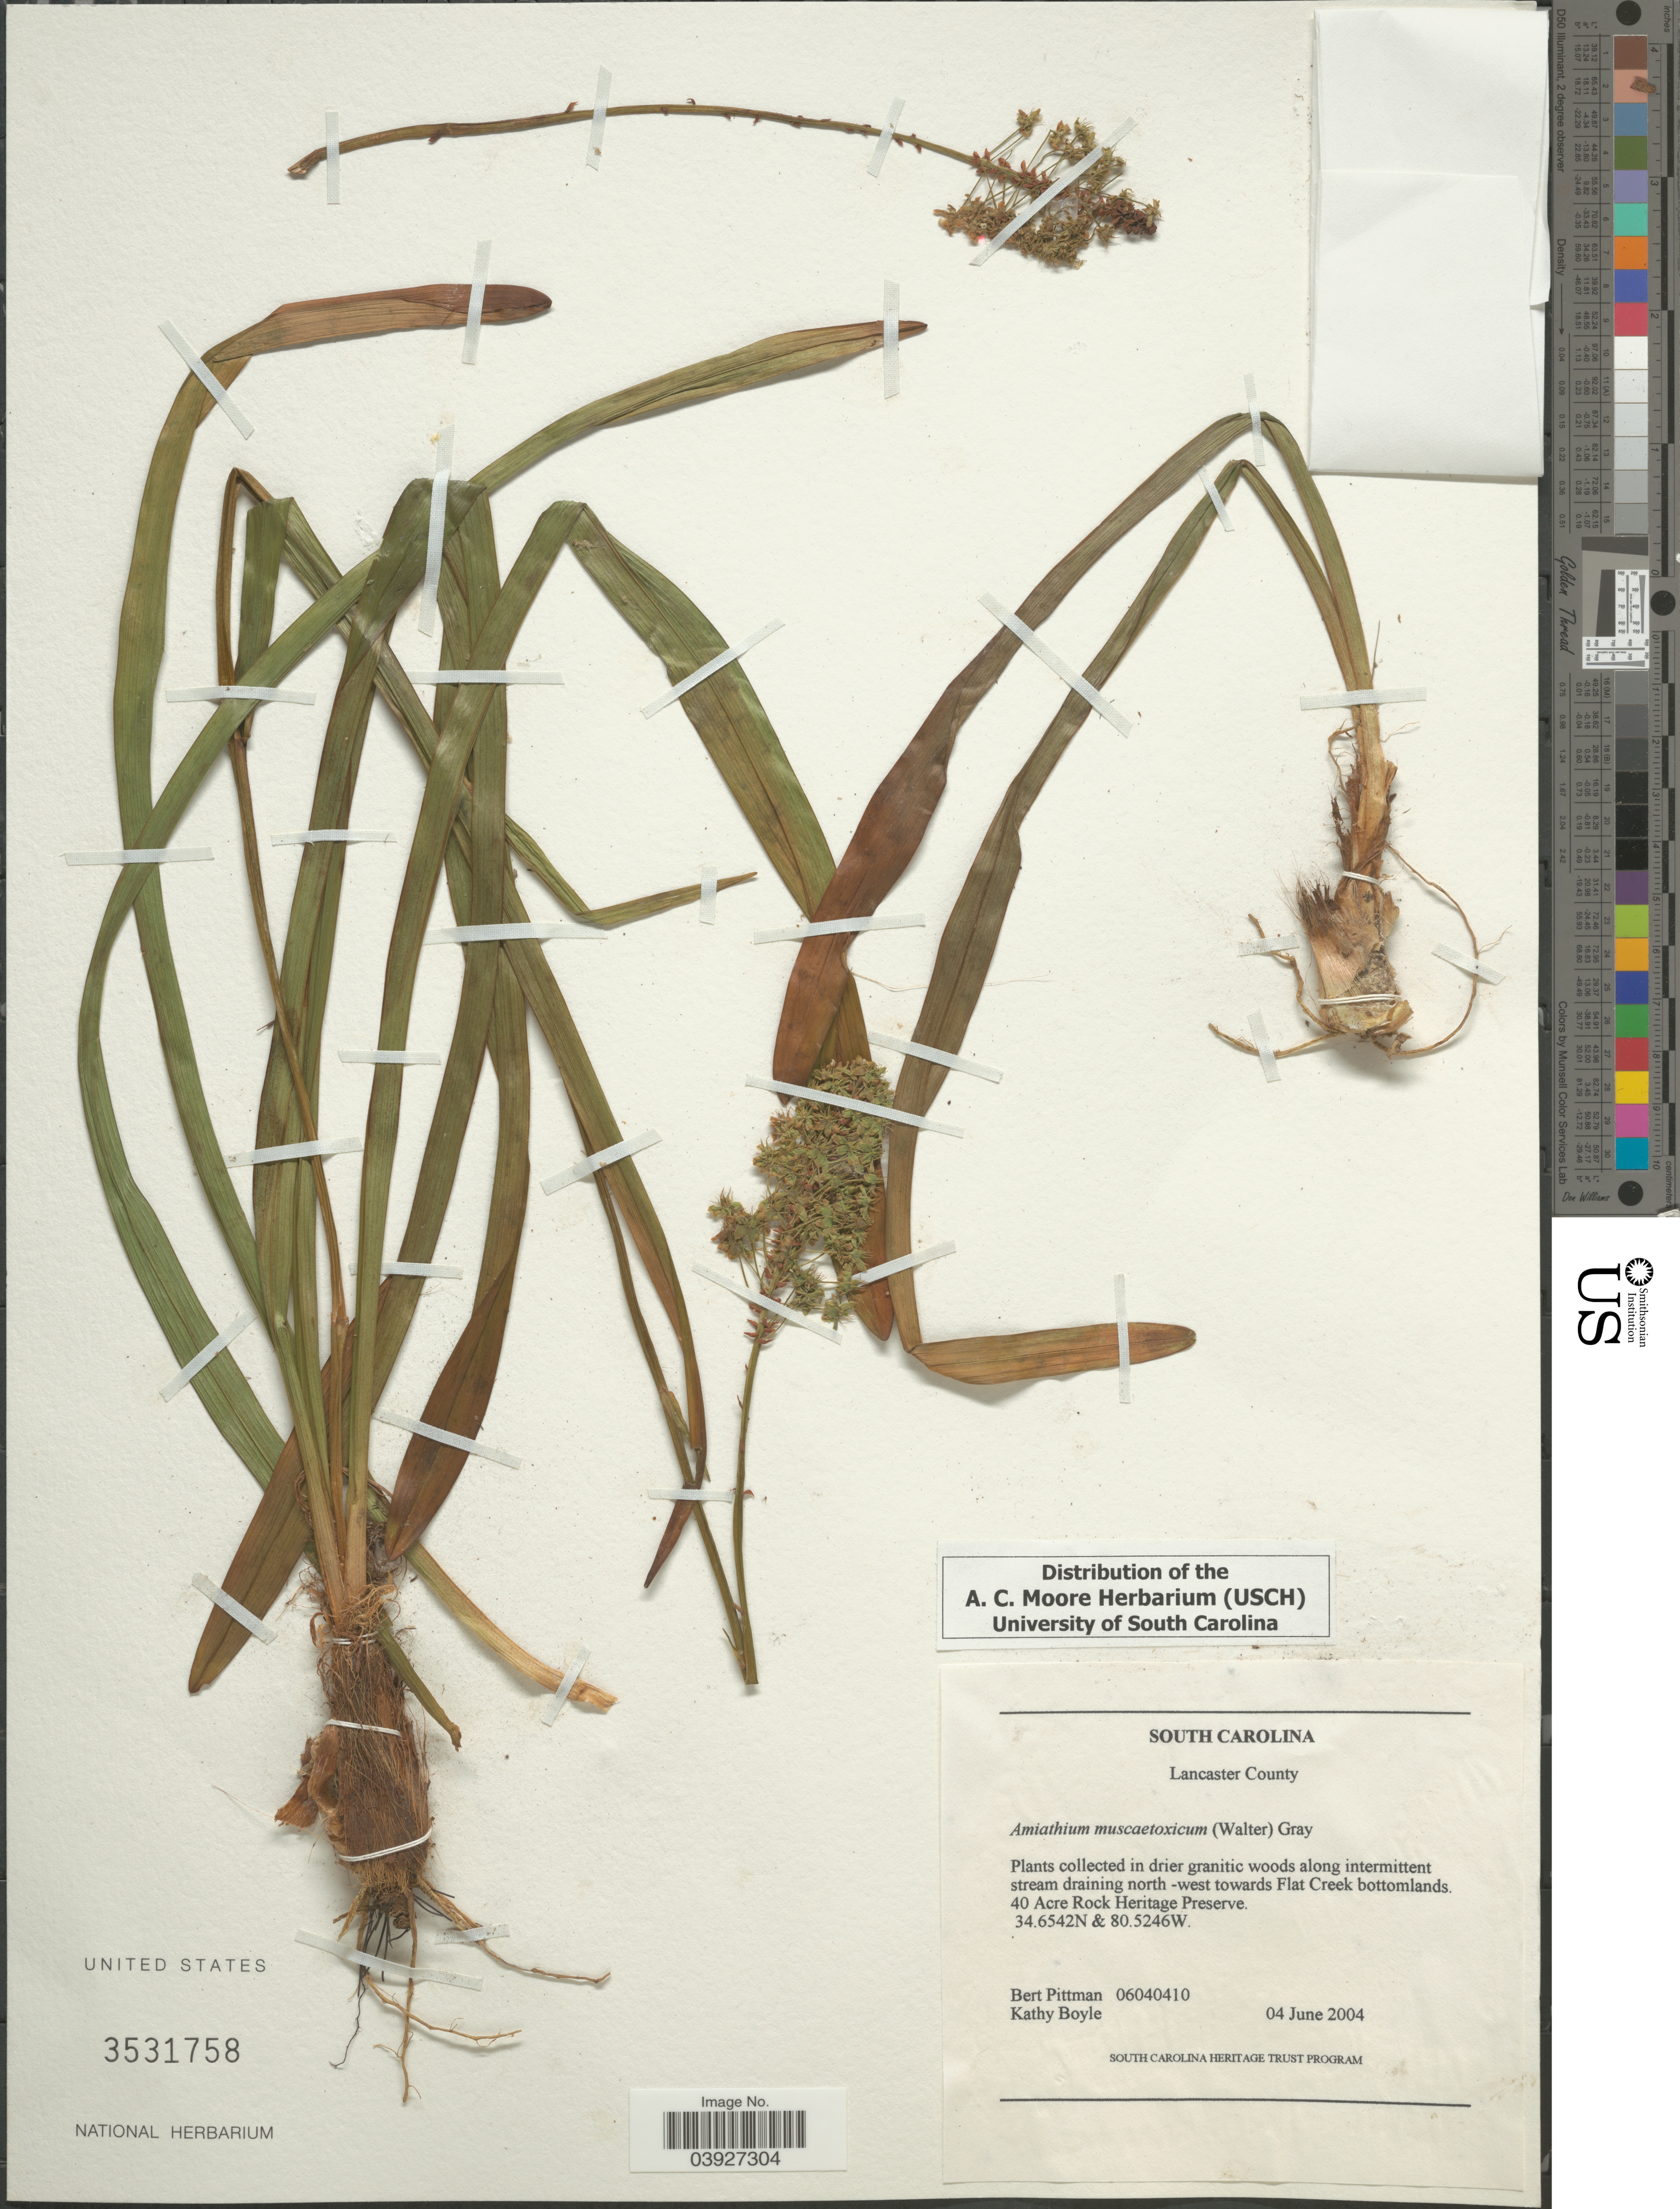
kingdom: Plantae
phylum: Tracheophyta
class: Liliopsida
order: Liliales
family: Melanthiaceae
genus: Amianthium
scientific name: Amianthium muscitoxicum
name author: (Walter) A. Gray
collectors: B. Pittman & K. Boyle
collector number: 06040410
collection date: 2004-06-04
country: United States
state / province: South Carolina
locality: Lancaster County. West towards Flat Creek bottomlands. 40 Acre Rock Heritage Preserve.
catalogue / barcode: US 3531758